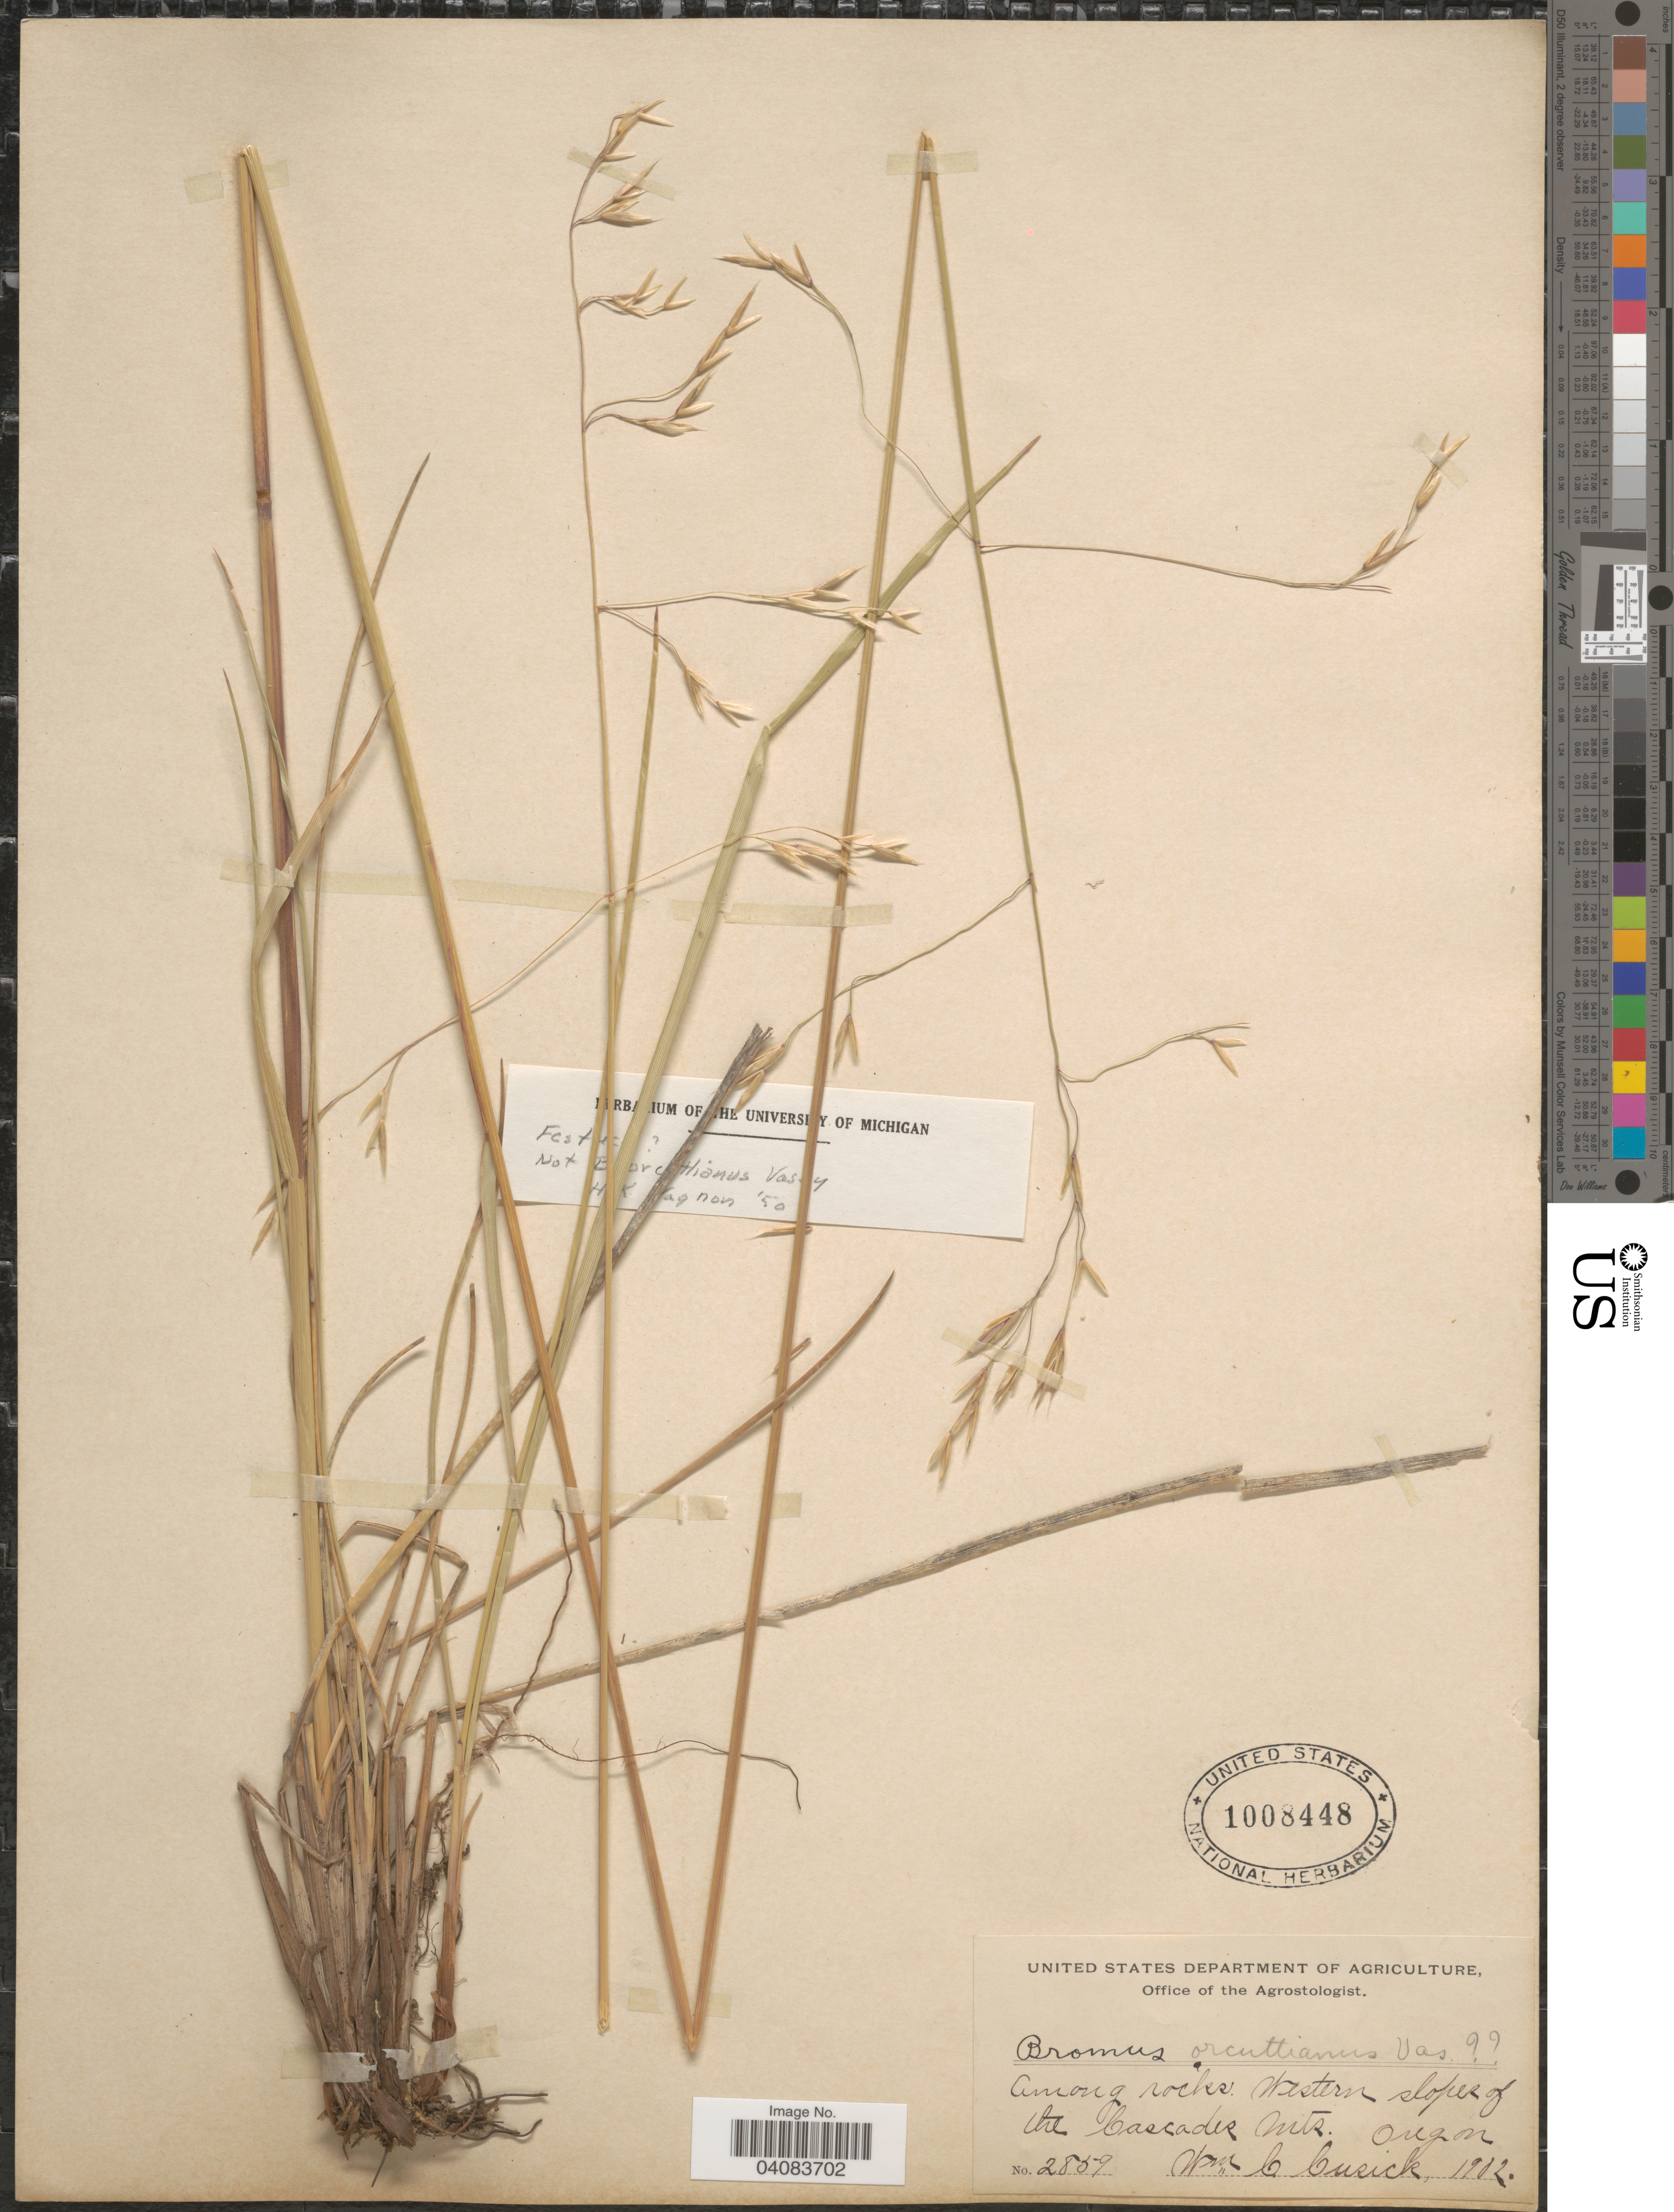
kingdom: Plantae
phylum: Tracheophyta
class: Liliopsida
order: Poales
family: Poaceae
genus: Bromus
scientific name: Bromus orcuttianus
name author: Vasey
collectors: W. C. Cusick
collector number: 2859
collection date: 1902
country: United States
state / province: Oregon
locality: Among rocks. Western slopes of the Cascades Mts.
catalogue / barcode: US 1008448